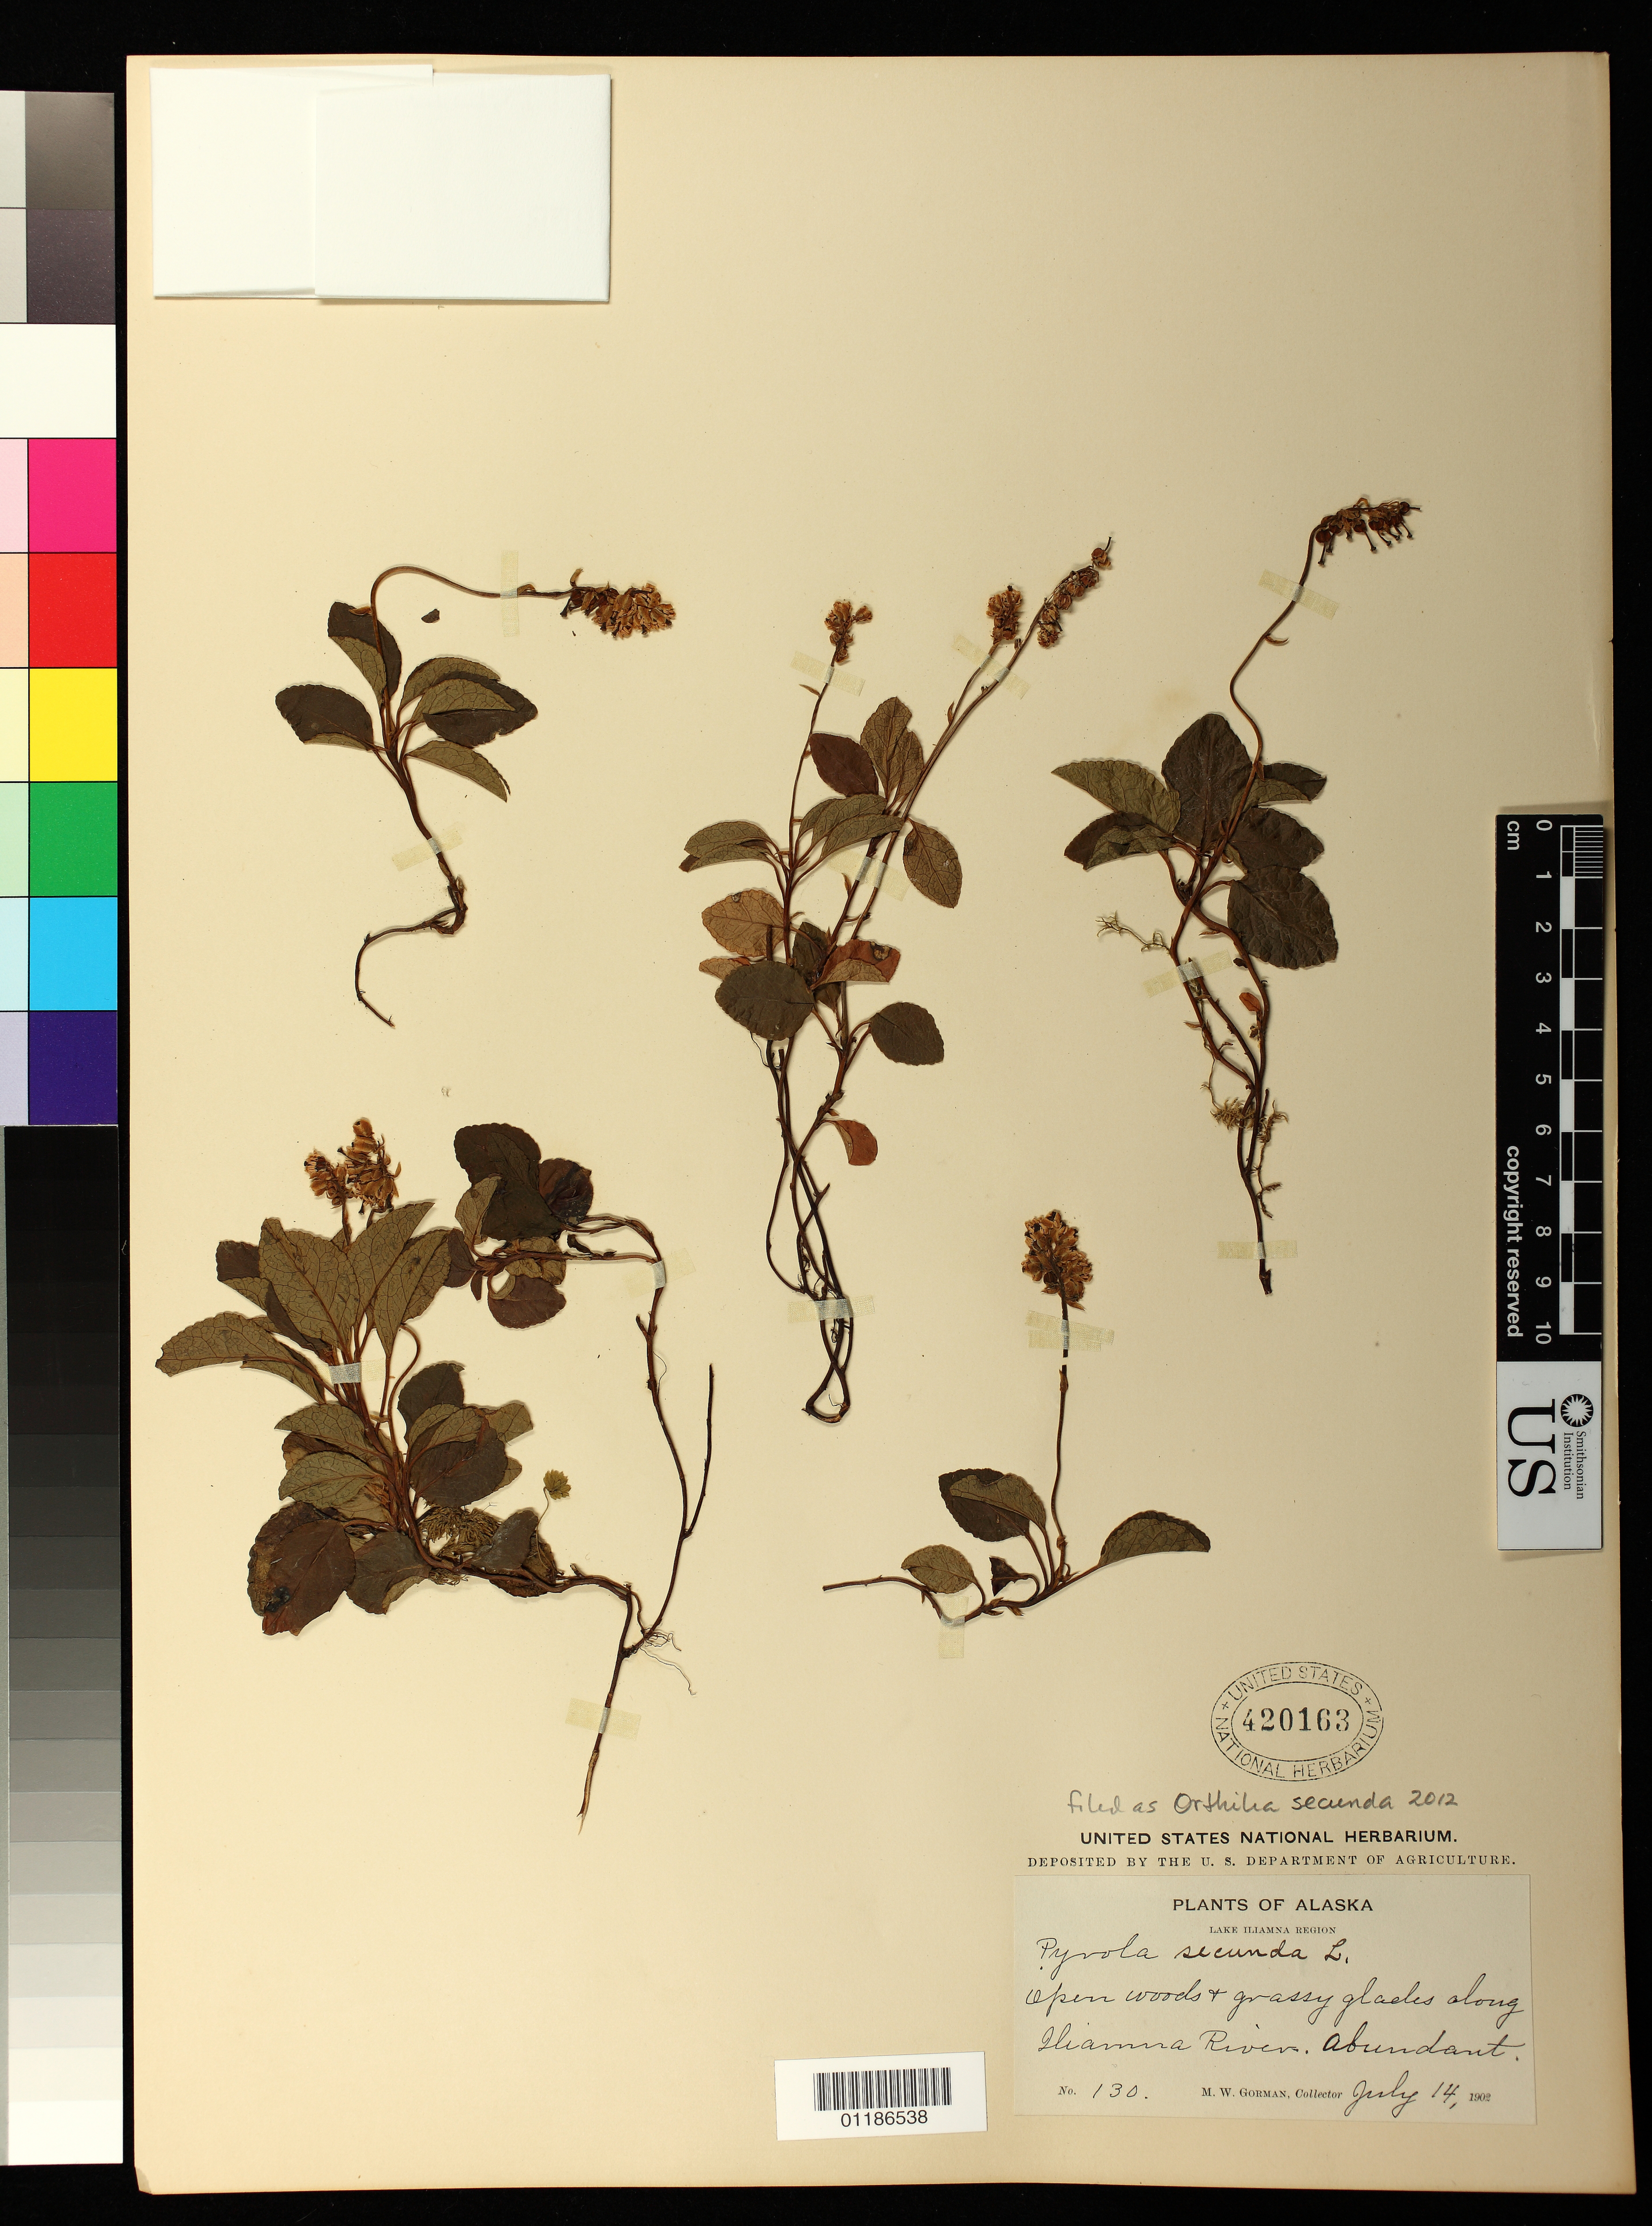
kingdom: Plantae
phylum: Tracheophyta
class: Magnoliopsida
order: Ericales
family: Ericaceae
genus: Orthilia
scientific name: Orthilia secunda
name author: (L.) House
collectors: M. W. Gorman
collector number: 130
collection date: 1902-07-14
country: United States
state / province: Alaska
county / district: Lake and Peninsula Borough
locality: Open woods & grassy glades along Iliamna River.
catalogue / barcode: US 420163